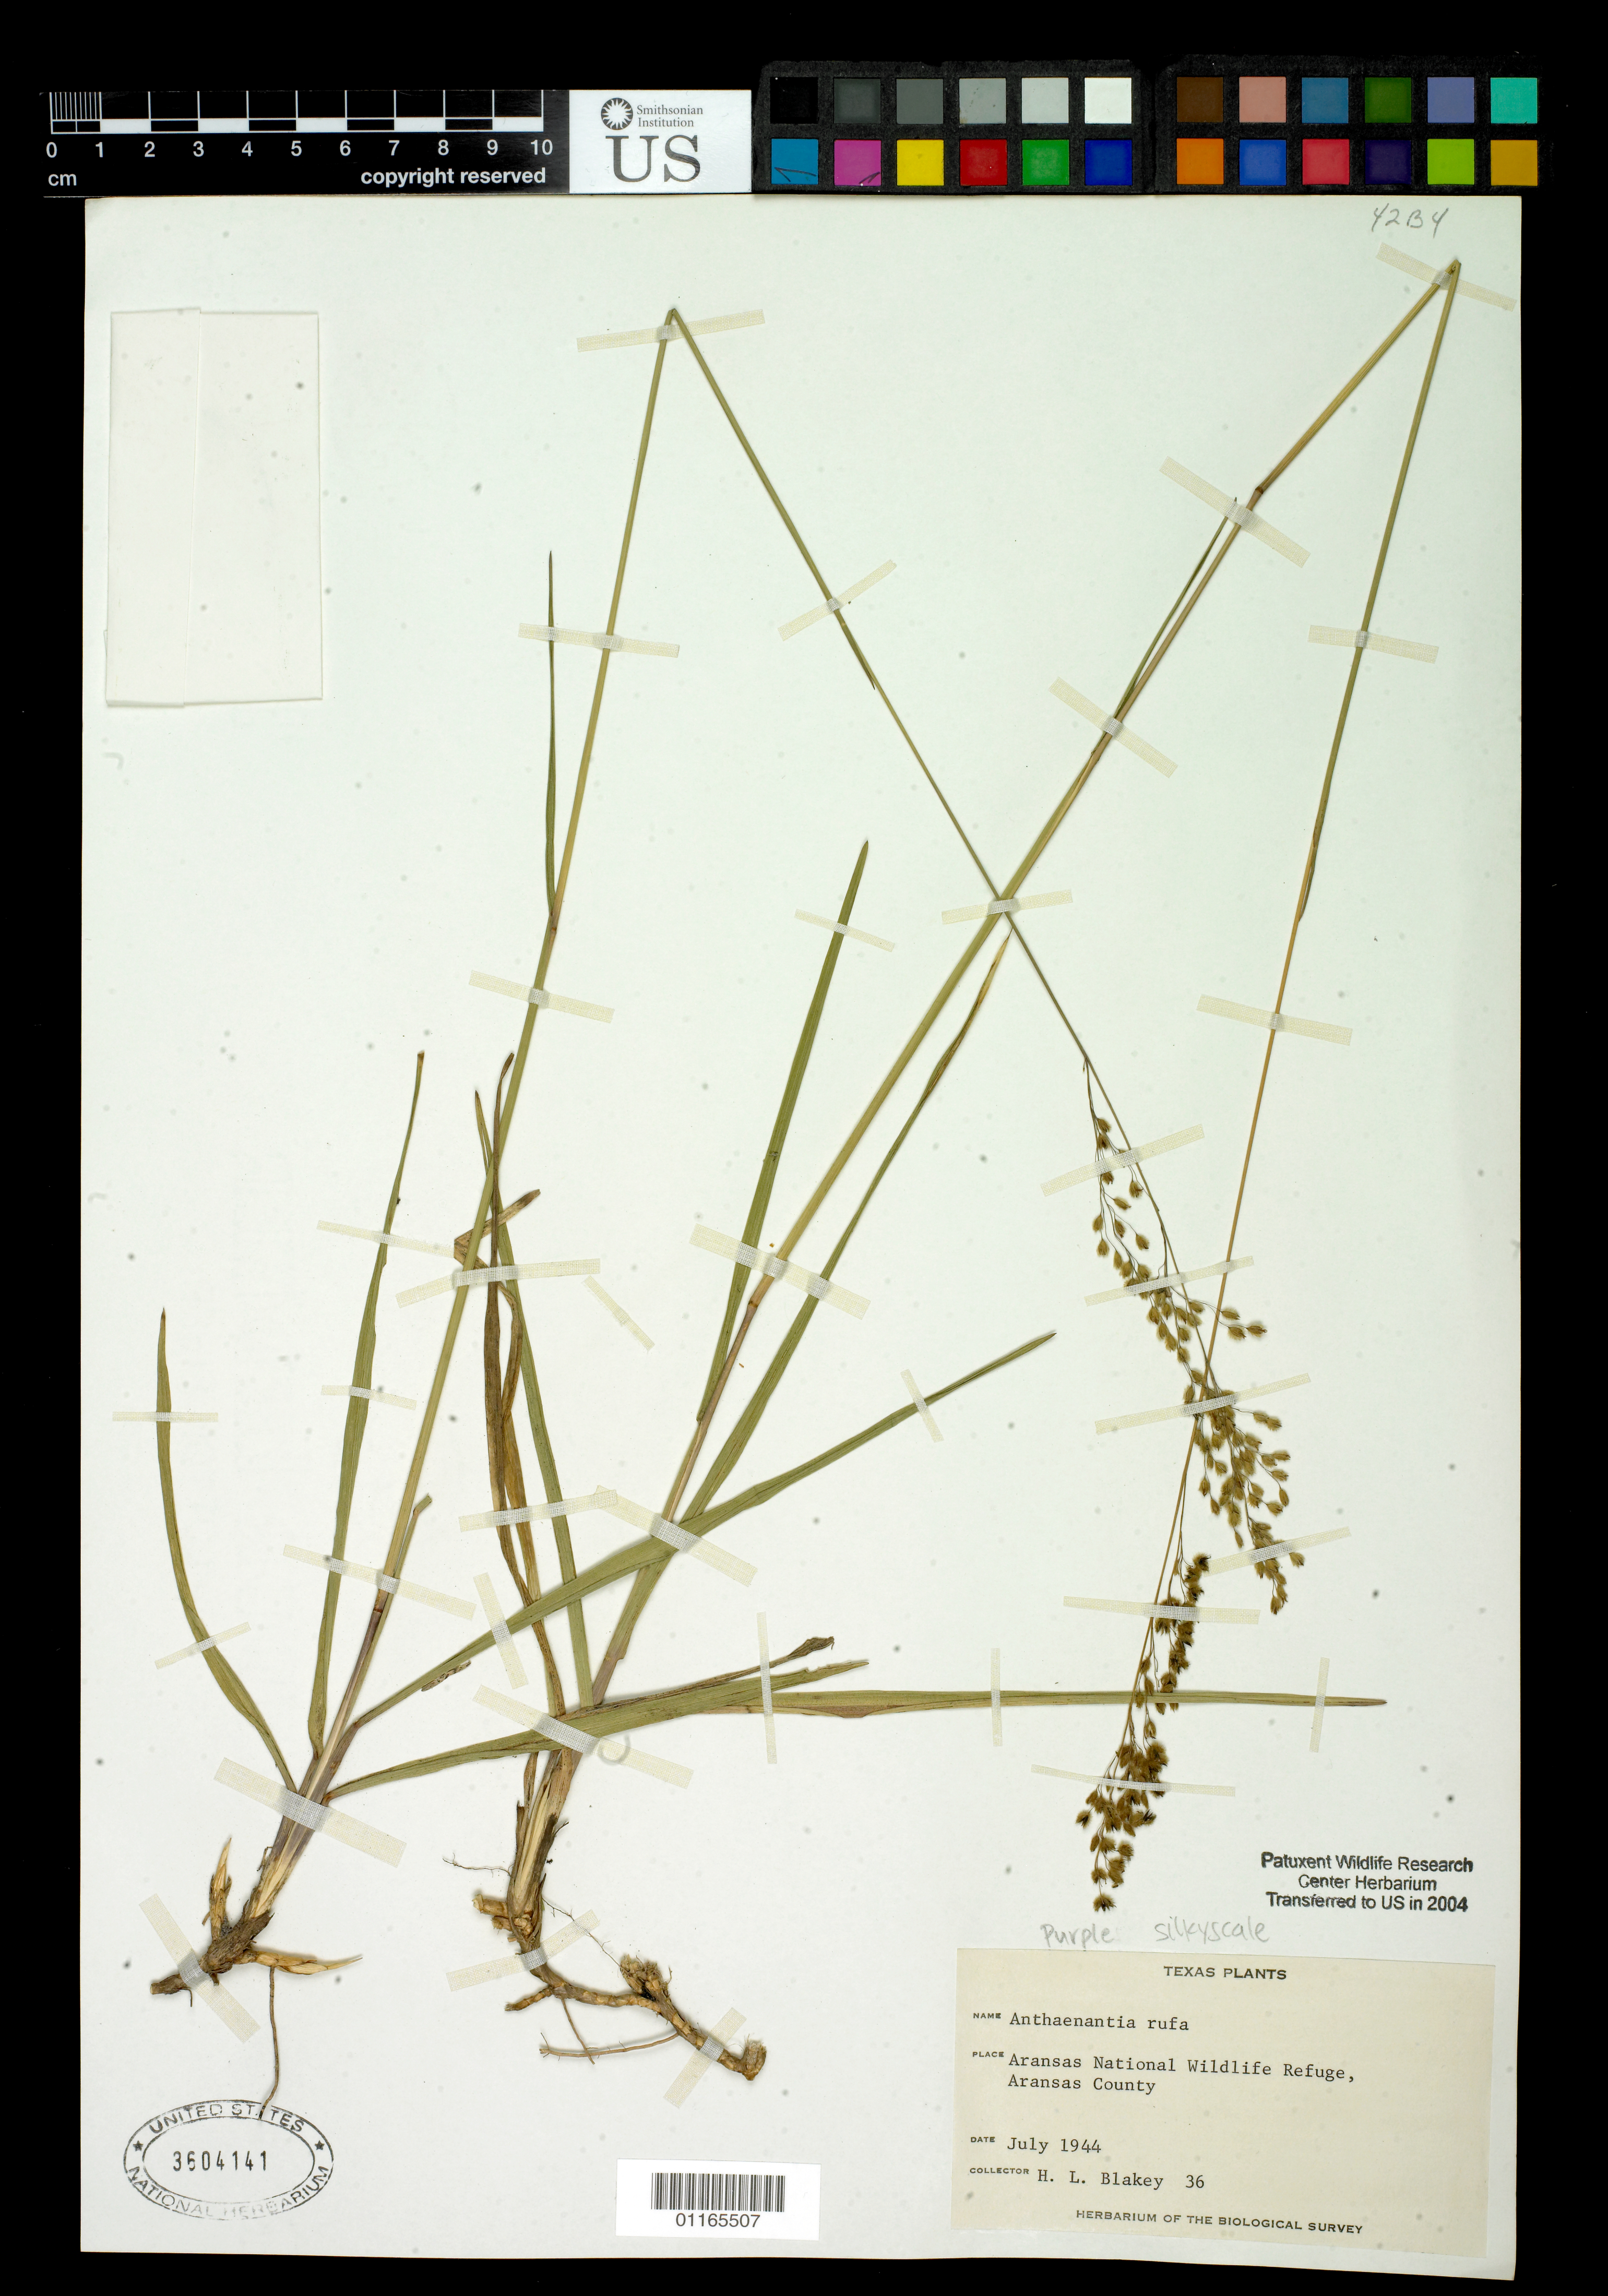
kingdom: Plantae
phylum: Tracheophyta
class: Liliopsida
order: Poales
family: Poaceae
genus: Anthaenantia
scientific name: Anthaenantia rufa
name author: (Elliott) Schult.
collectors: H. Blakey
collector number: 36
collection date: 1944-07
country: United States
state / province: Texas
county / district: Aransas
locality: Aransas National Wildlife Rufuge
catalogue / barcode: US 3604141